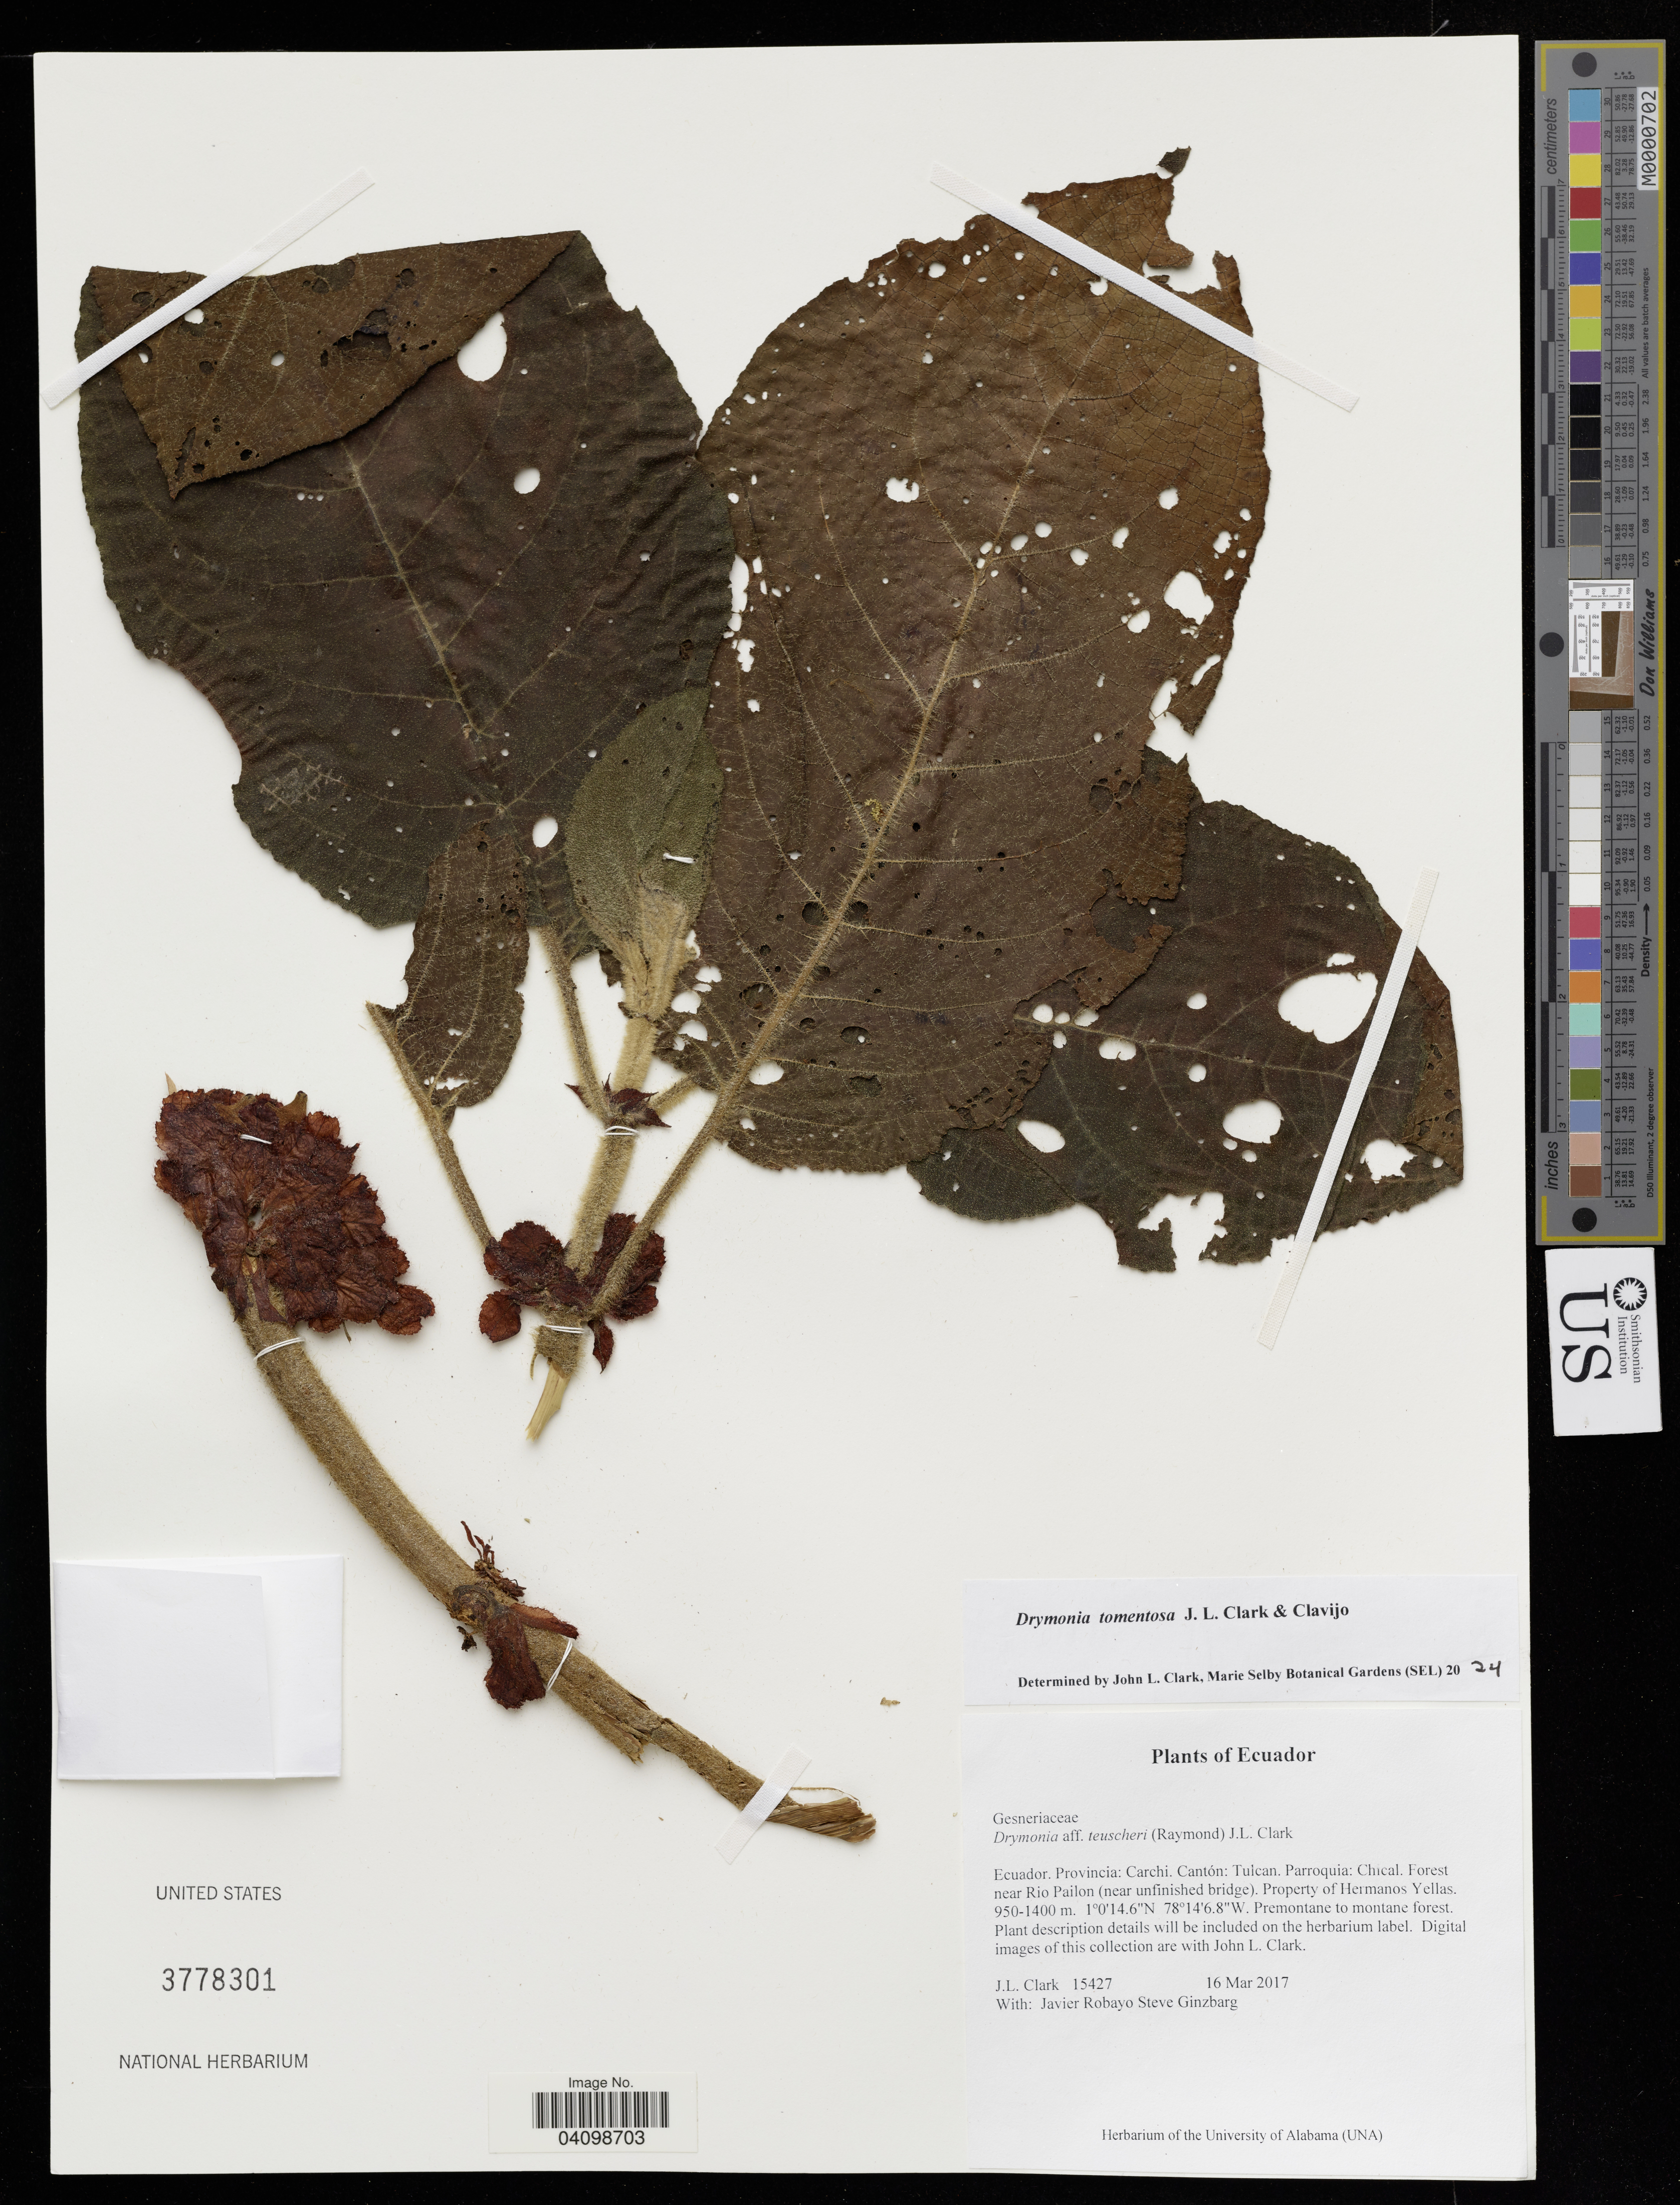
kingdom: Plantae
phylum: Tracheophyta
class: Magnoliopsida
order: Lamiales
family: Gesneriaceae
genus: Drymonia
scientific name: Drymonia teuscheri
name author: (Raymond) J.L. Clark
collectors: J. Clark, J. Robayo & S. Ginzbarg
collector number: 15427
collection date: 2017-03-16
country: Ecuador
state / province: Carchi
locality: Cantón: Tulcán. Parroquia: Chical. Forest near Rio Pailon (near unfinished bridge). Property of Hermanos Yellas.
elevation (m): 950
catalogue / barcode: US 3778301